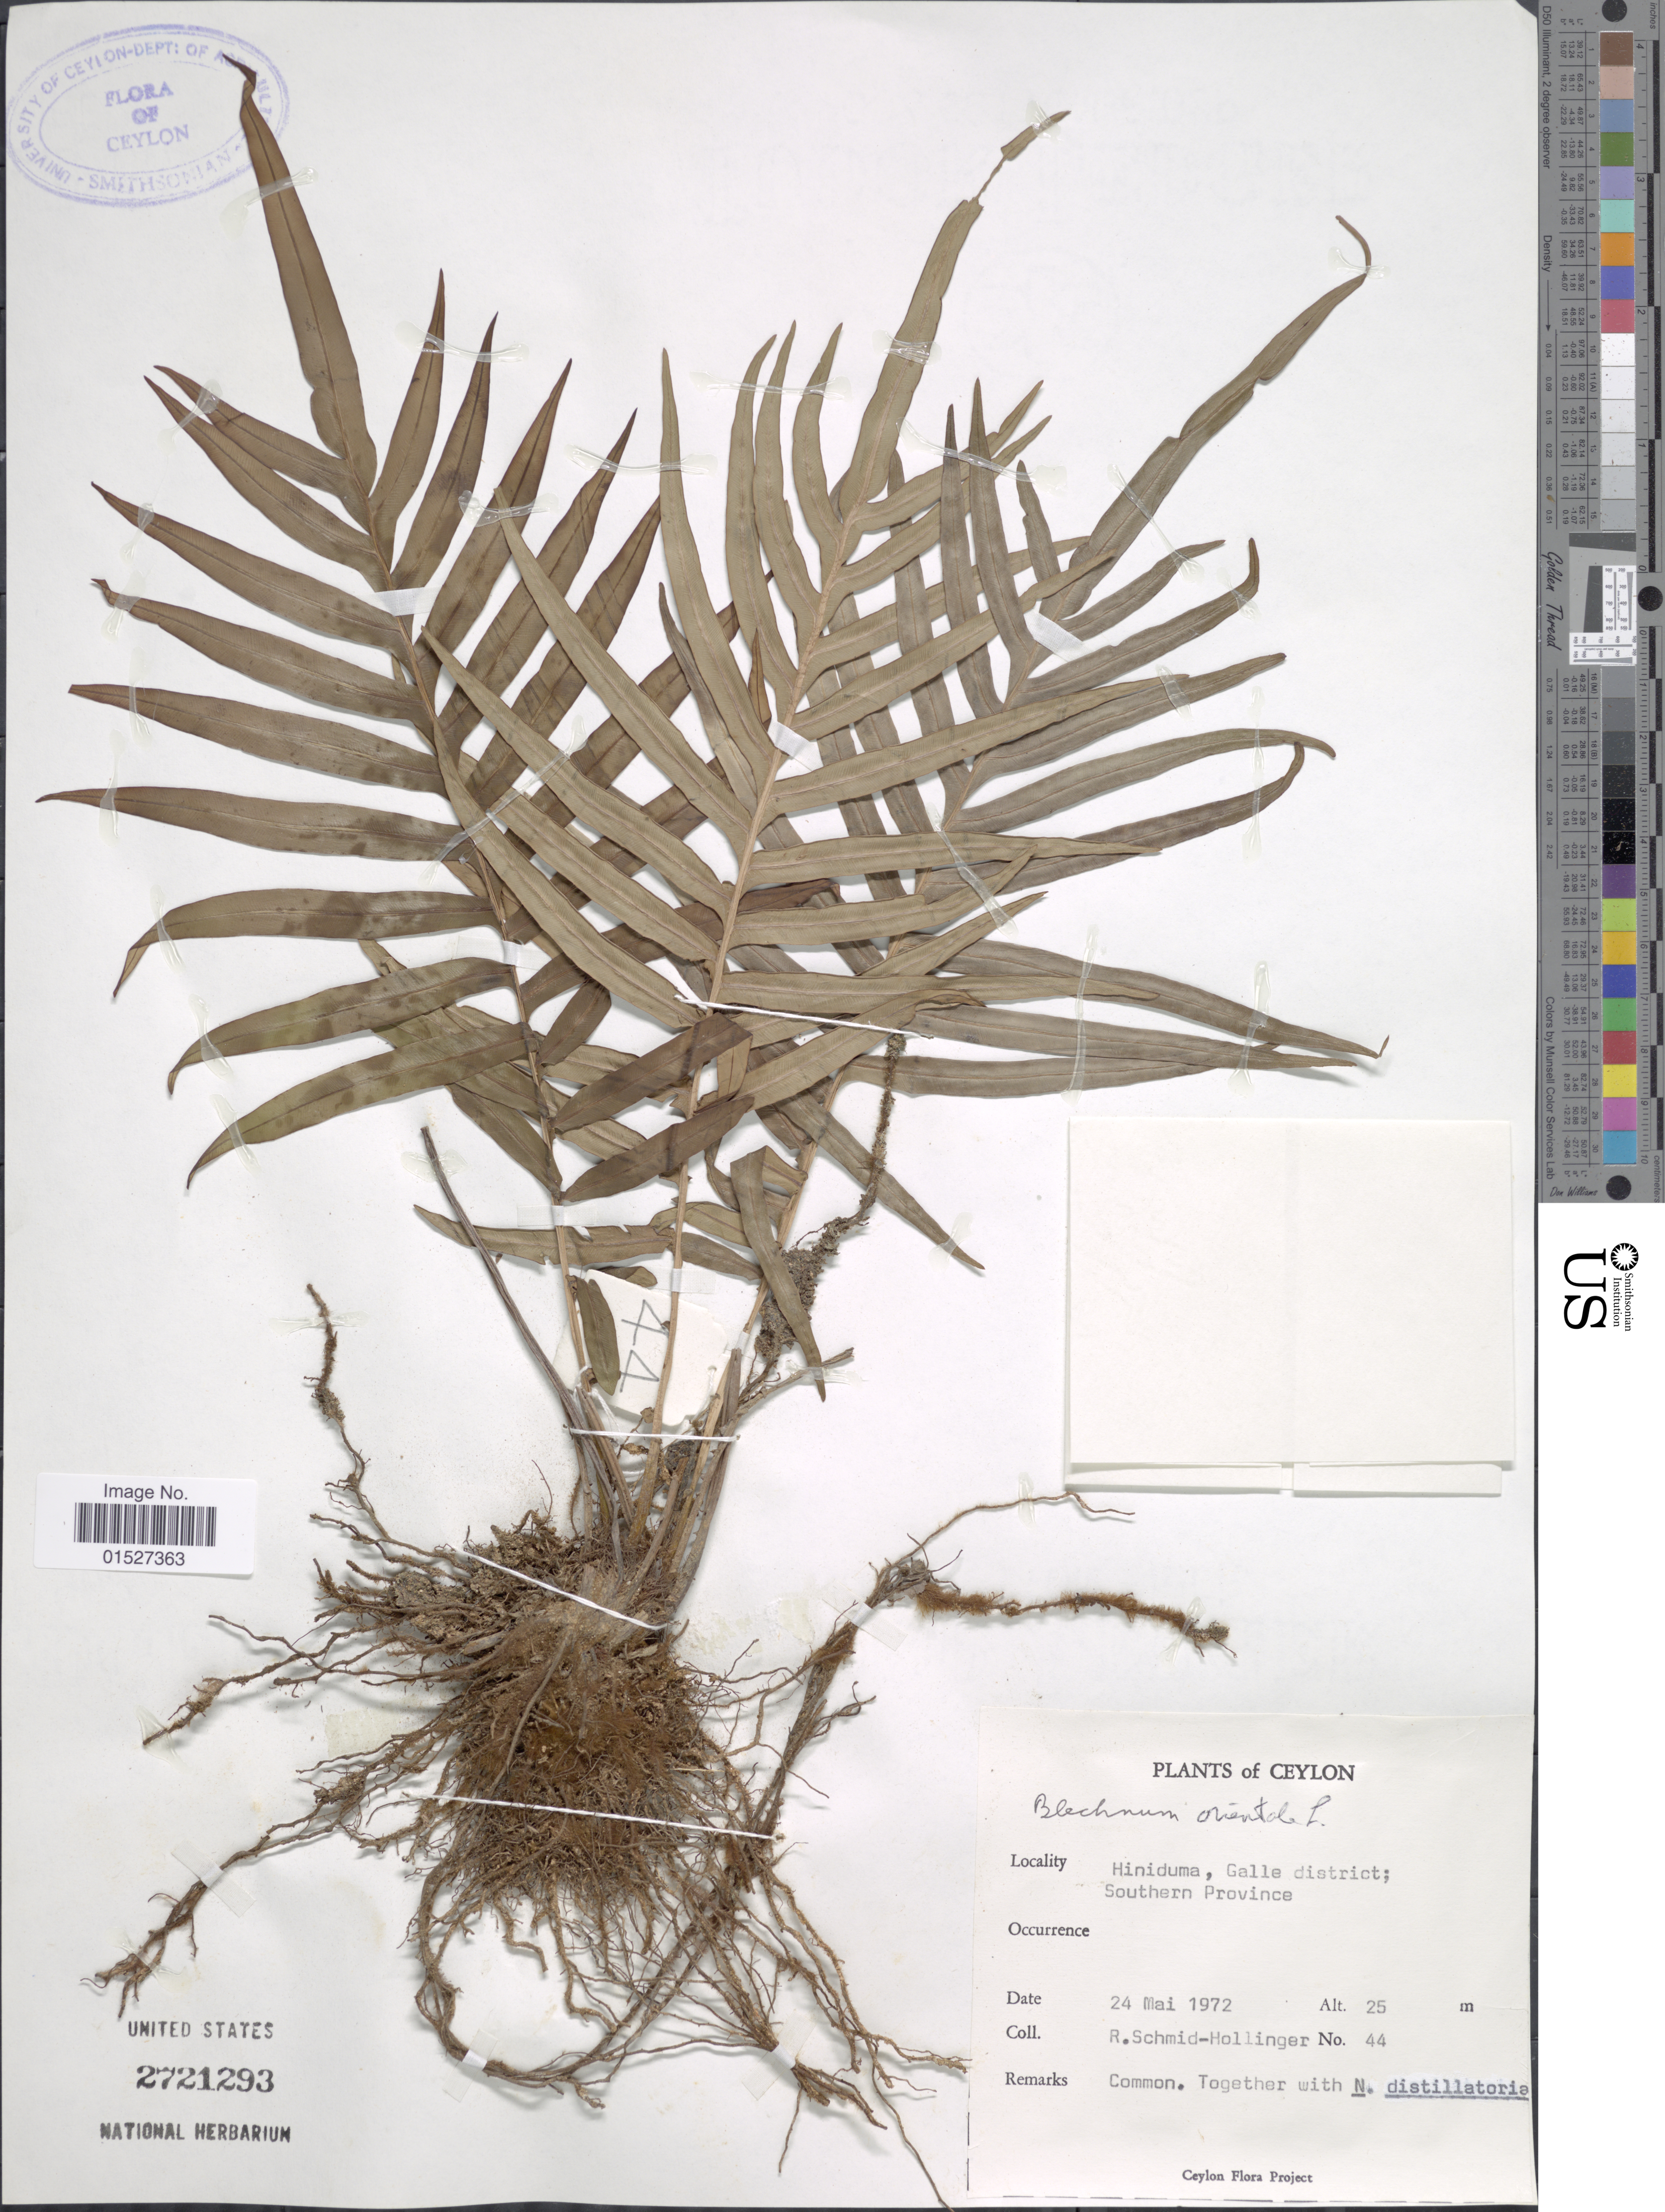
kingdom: Plantae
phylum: Tracheophyta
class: Polypodiopsida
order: Polypodiales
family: Blechnaceae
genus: Blechnum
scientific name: Blechnum orientale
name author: L.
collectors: R. Schmid-Hollinger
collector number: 44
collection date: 1972-05-24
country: Sri Lanka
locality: Ceylon. Hiniduma, Galle district; Southern Province.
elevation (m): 25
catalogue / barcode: US 2721293